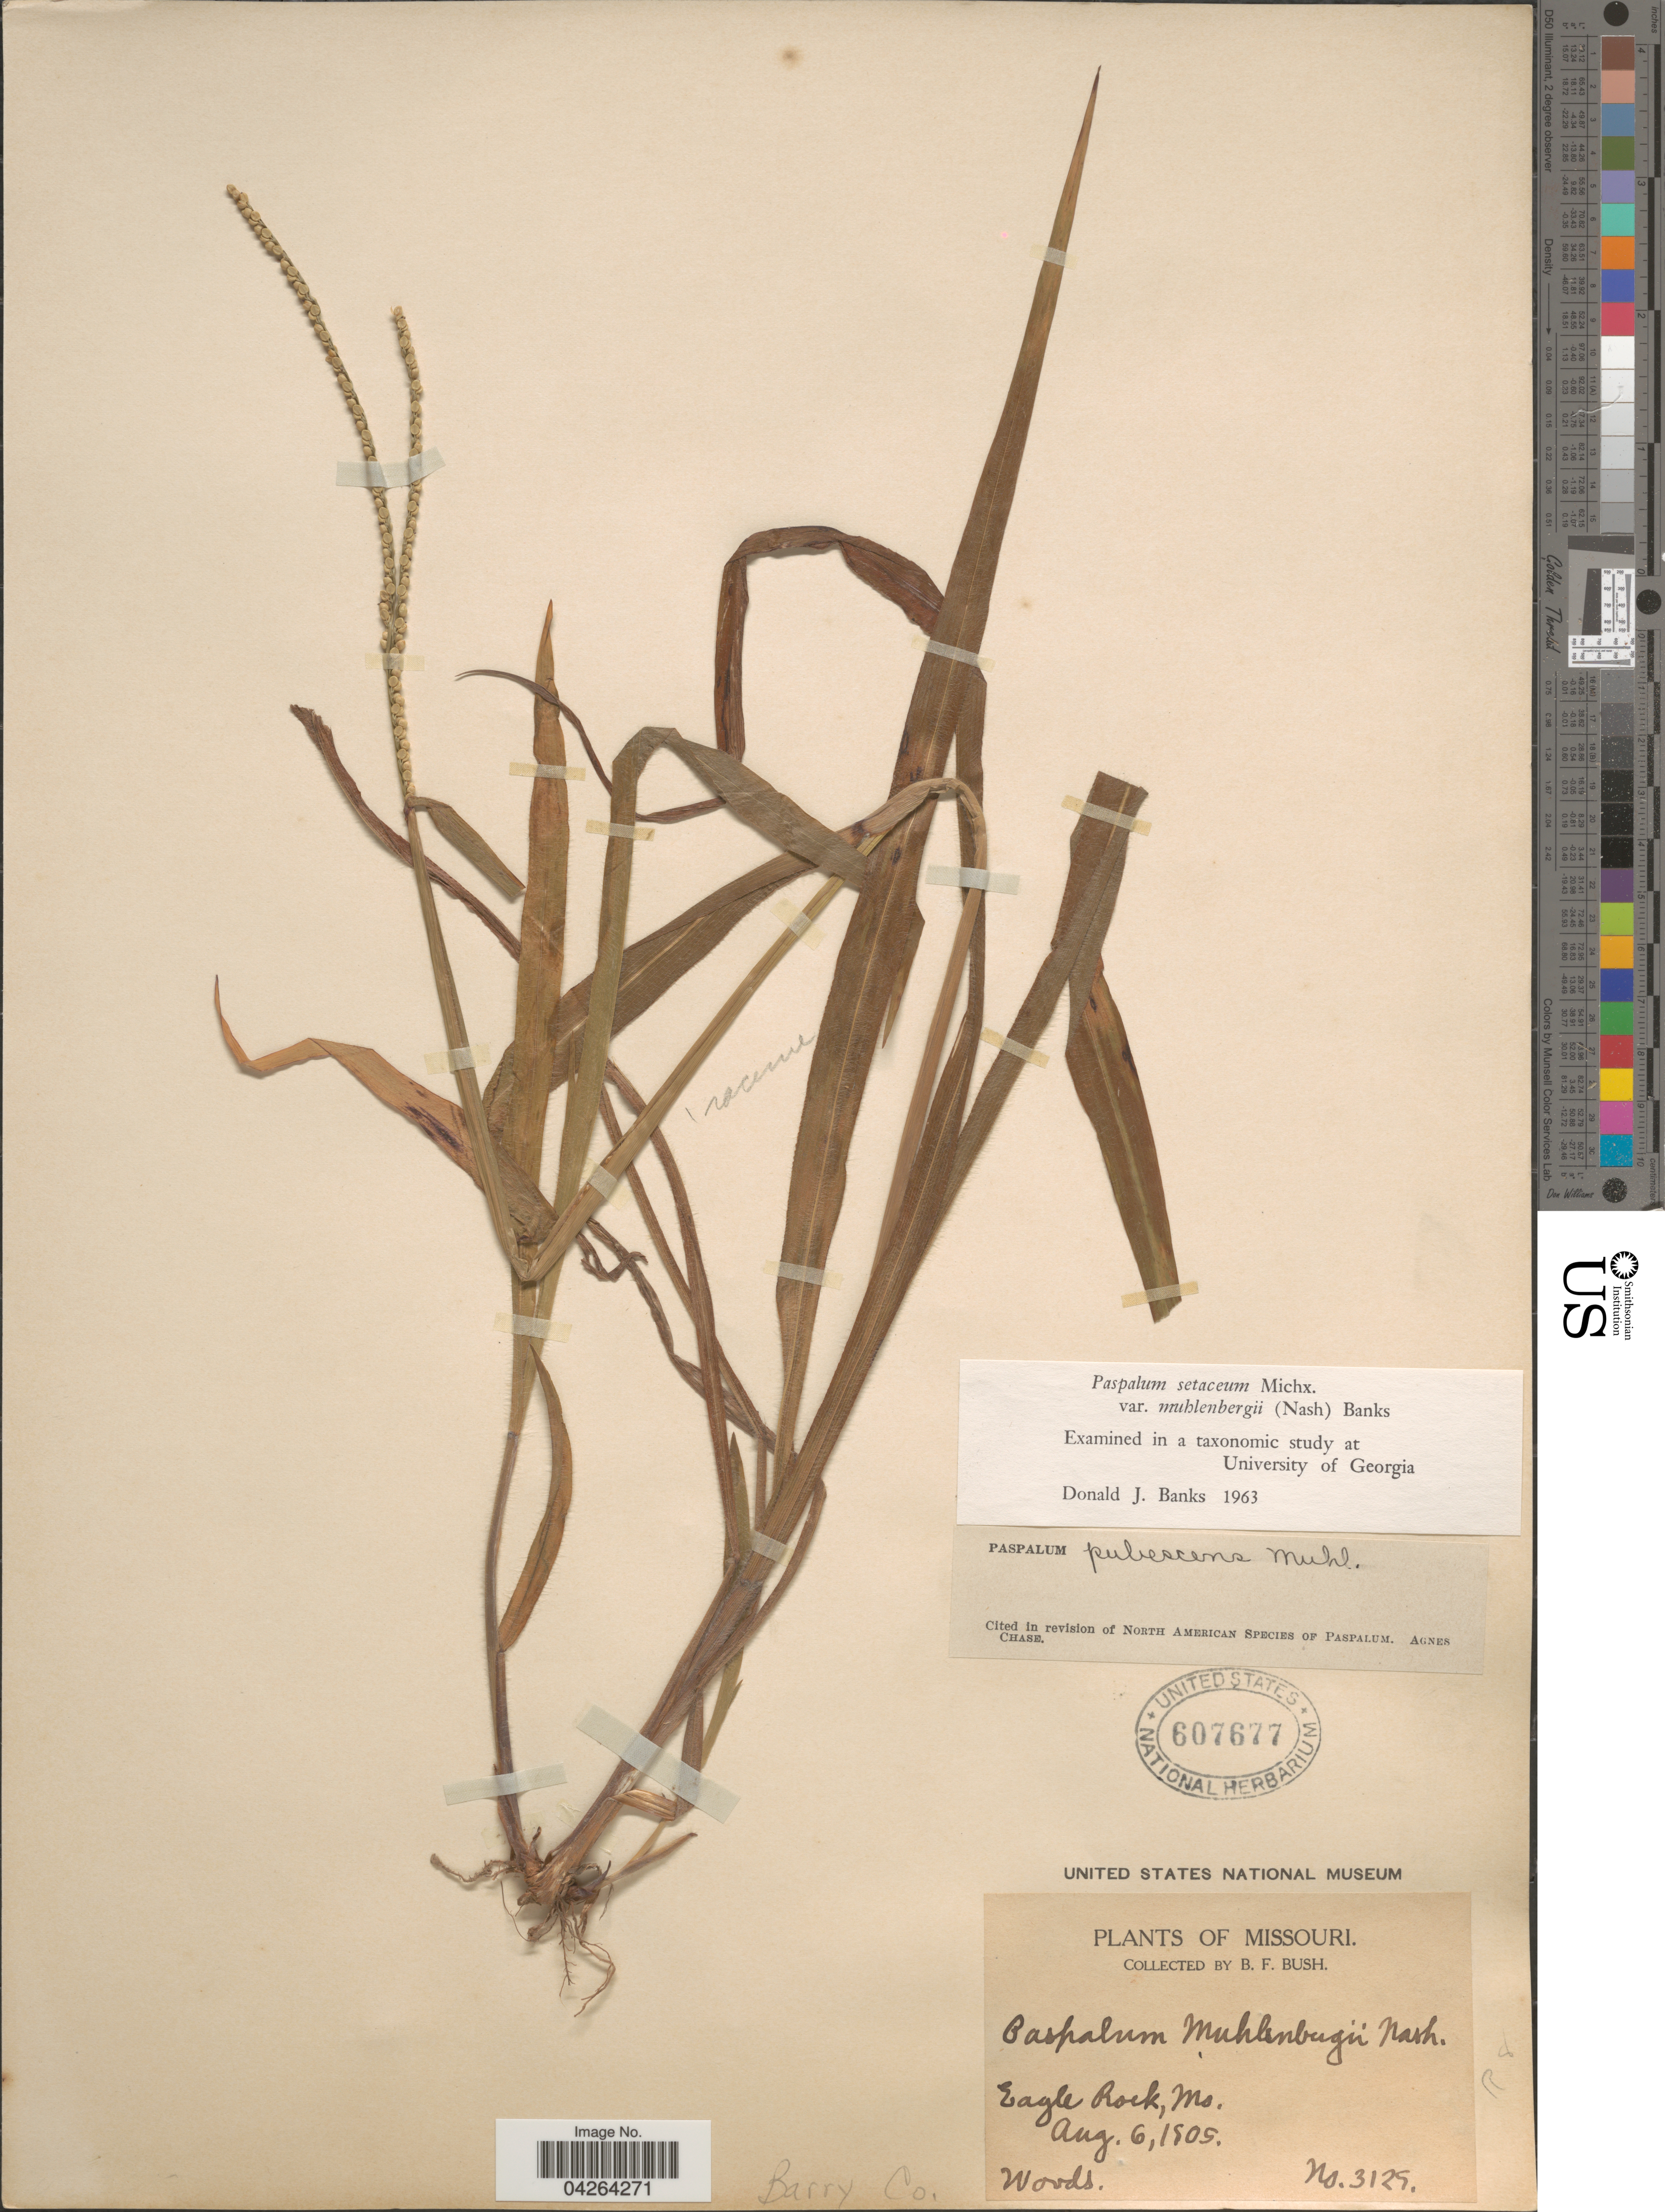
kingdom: Plantae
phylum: Tracheophyta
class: Liliopsida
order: Poales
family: Poaceae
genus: Paspalum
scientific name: Paspalum setaceum var. muhlenbergii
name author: (Nash) D.J. Banks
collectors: B. F. Bush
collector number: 3125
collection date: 1905-08-06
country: United States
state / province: Missouri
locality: Eagle Rock. Barry Co.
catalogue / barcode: US 607677